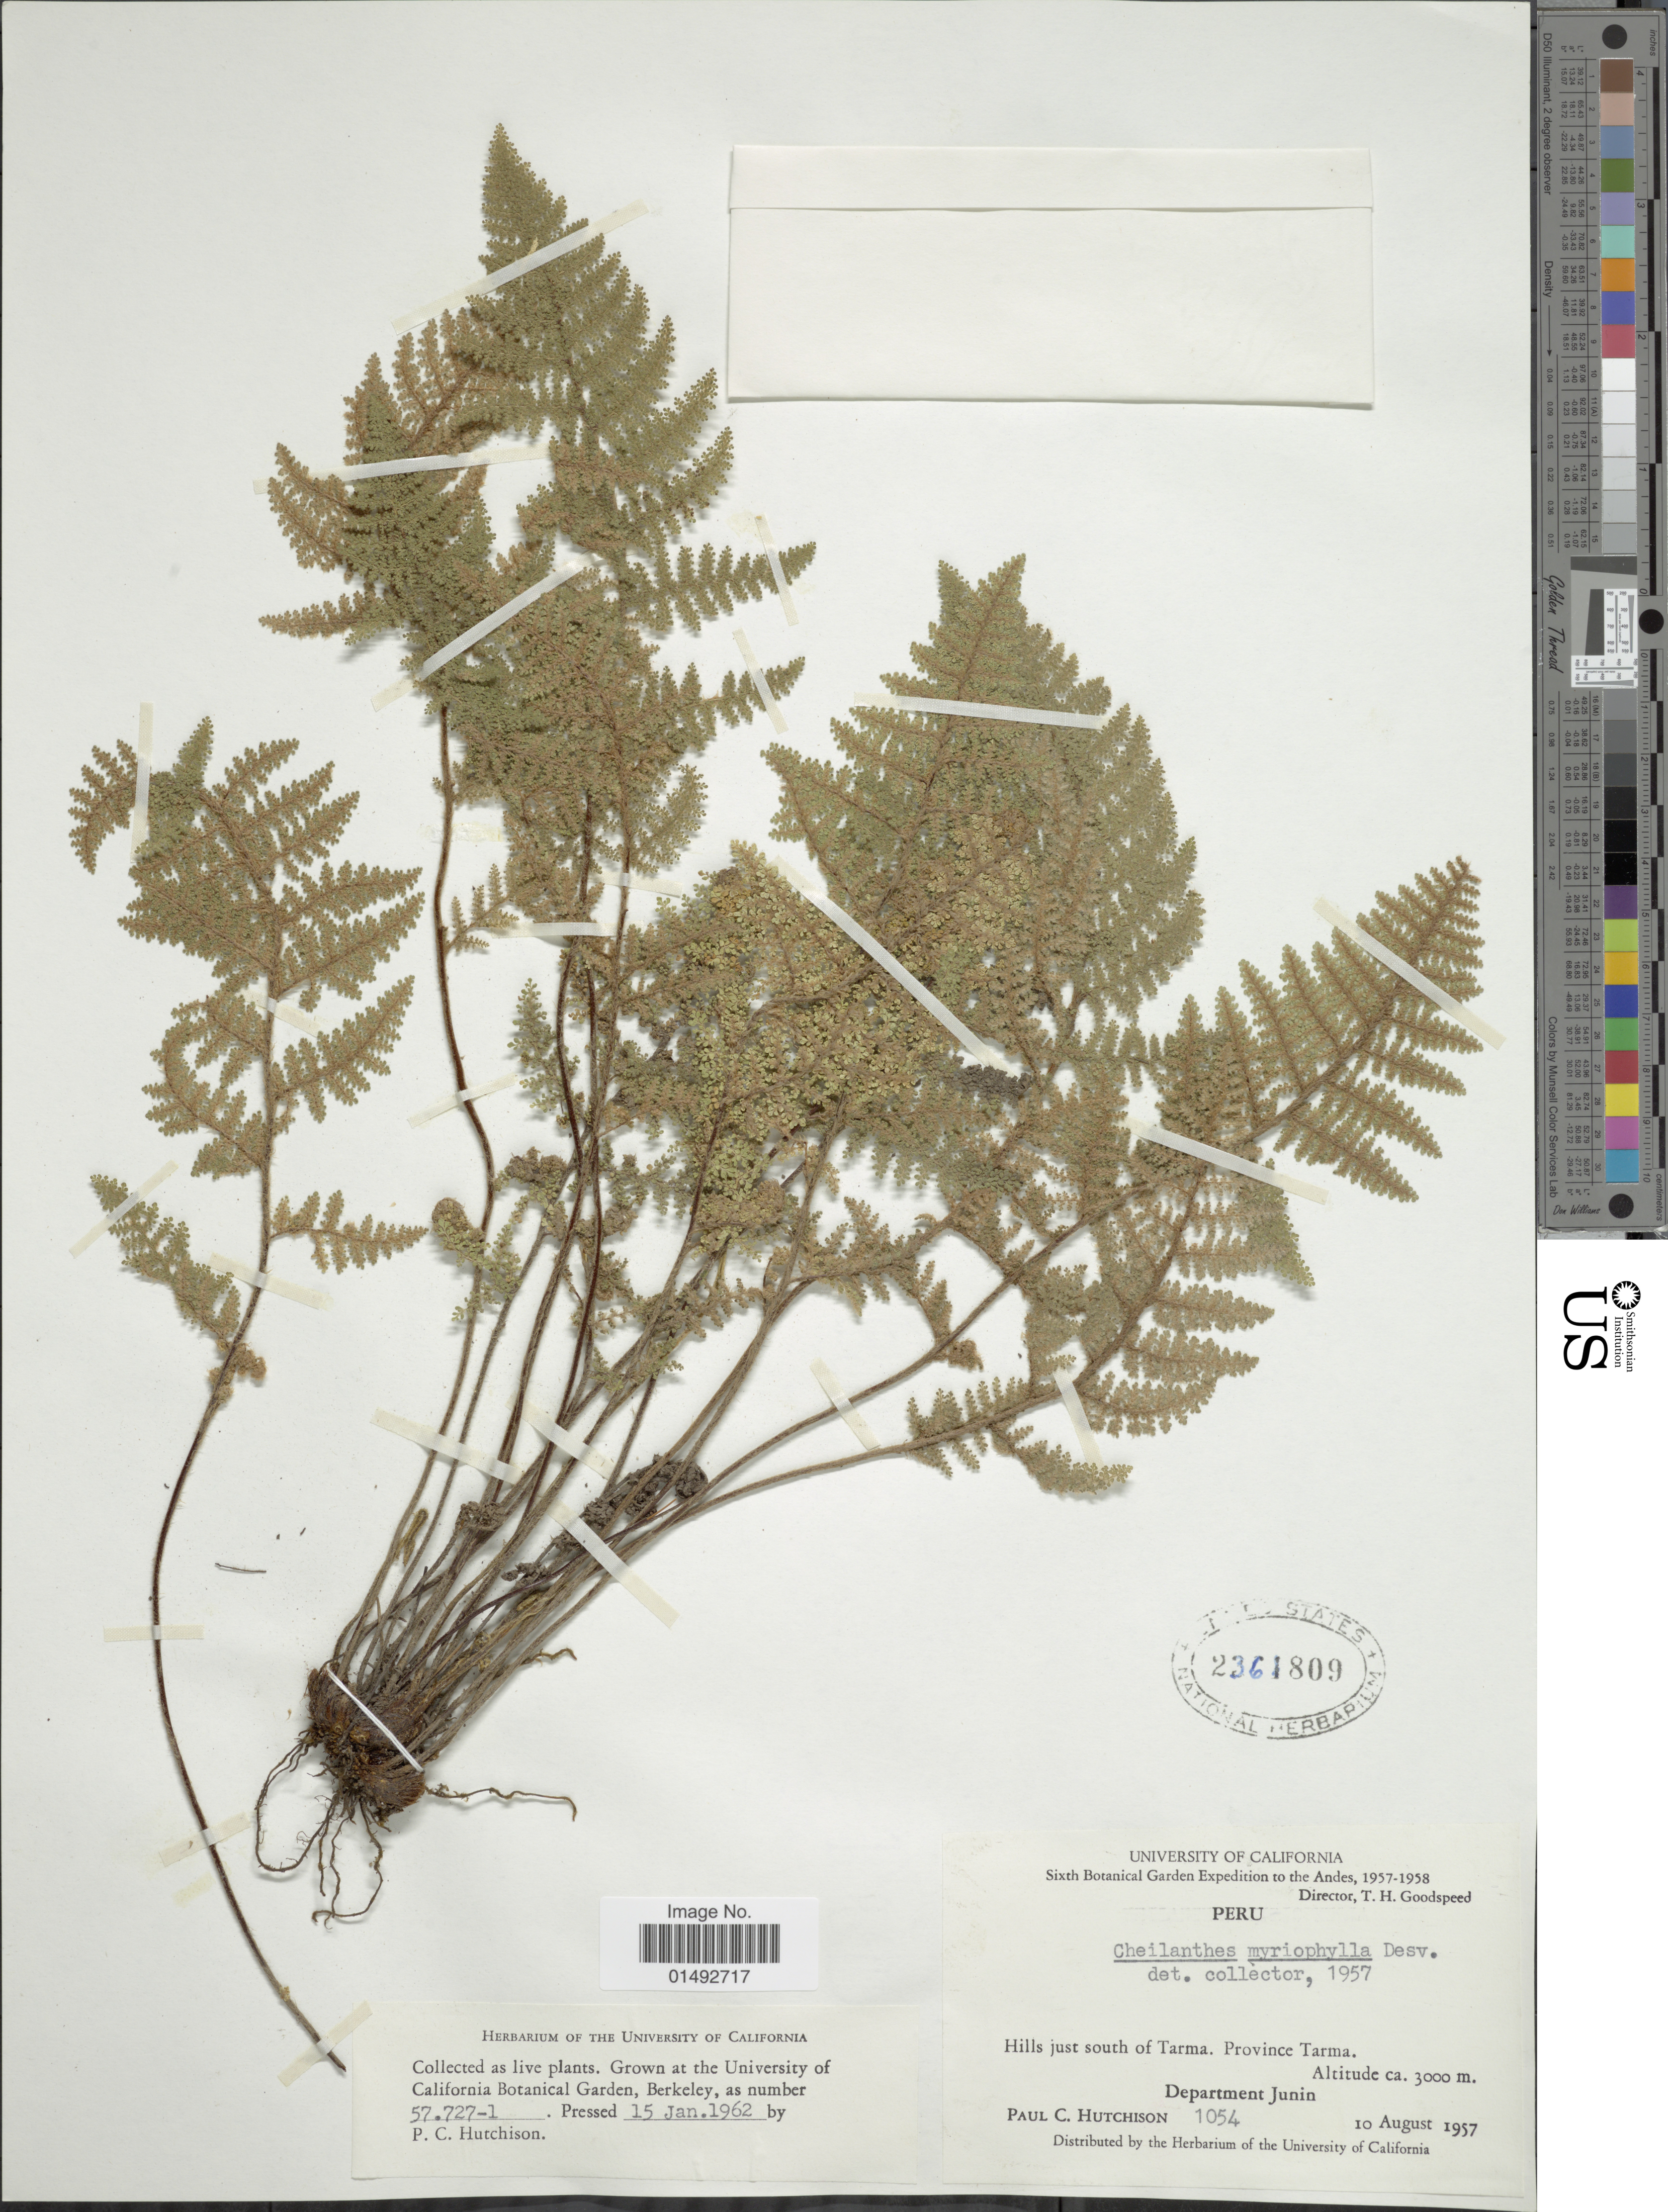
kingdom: Plantae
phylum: Tracheophyta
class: Polypodiopsida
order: Polypodiales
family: Pteridaceae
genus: Myriopteris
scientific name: Myriopteris myriophylla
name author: (Desv.) J. Sm.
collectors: P. C. Hutchison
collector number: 1054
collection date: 1957-08-10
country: Peru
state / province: Junín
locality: Hills just south of Tarma. Province Tarma, Department Junin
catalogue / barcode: US 2361809